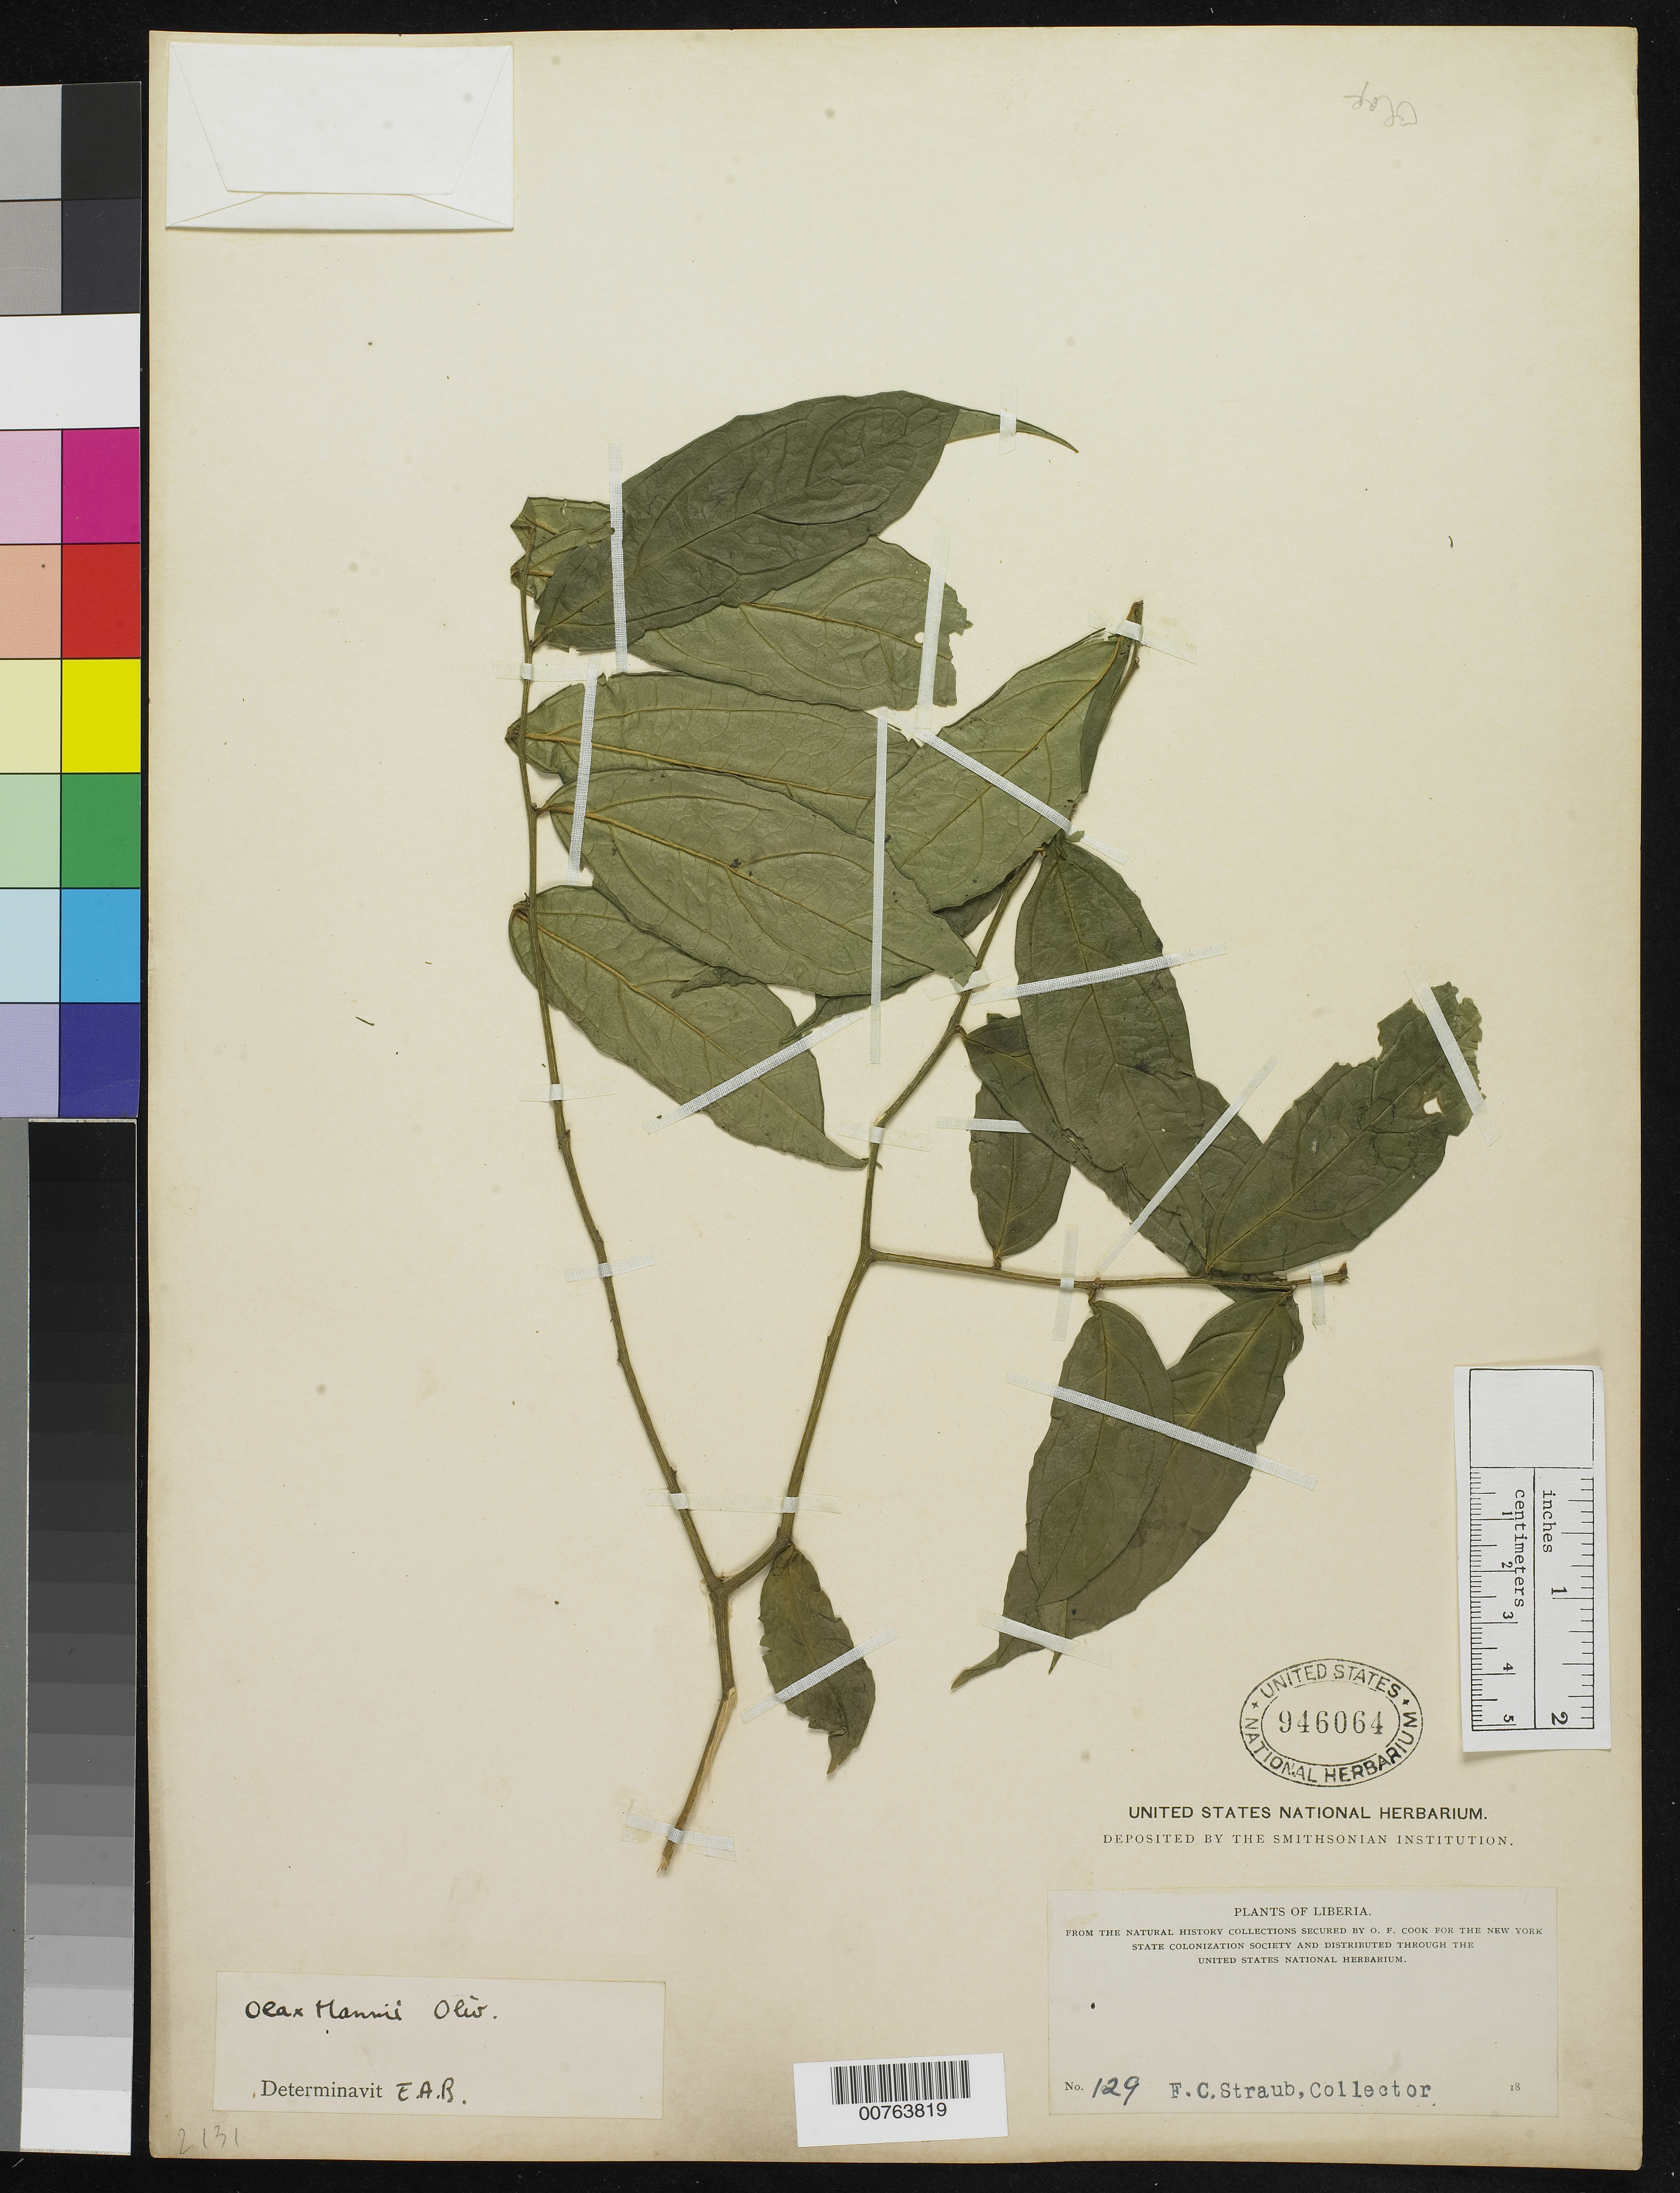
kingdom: Plantae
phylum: Tracheophyta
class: Magnoliopsida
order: Santalales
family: Olacaceae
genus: Olax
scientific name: Olax mannii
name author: Oliv.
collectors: F. Straub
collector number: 129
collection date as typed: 18--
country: Liberia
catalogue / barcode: US 946064